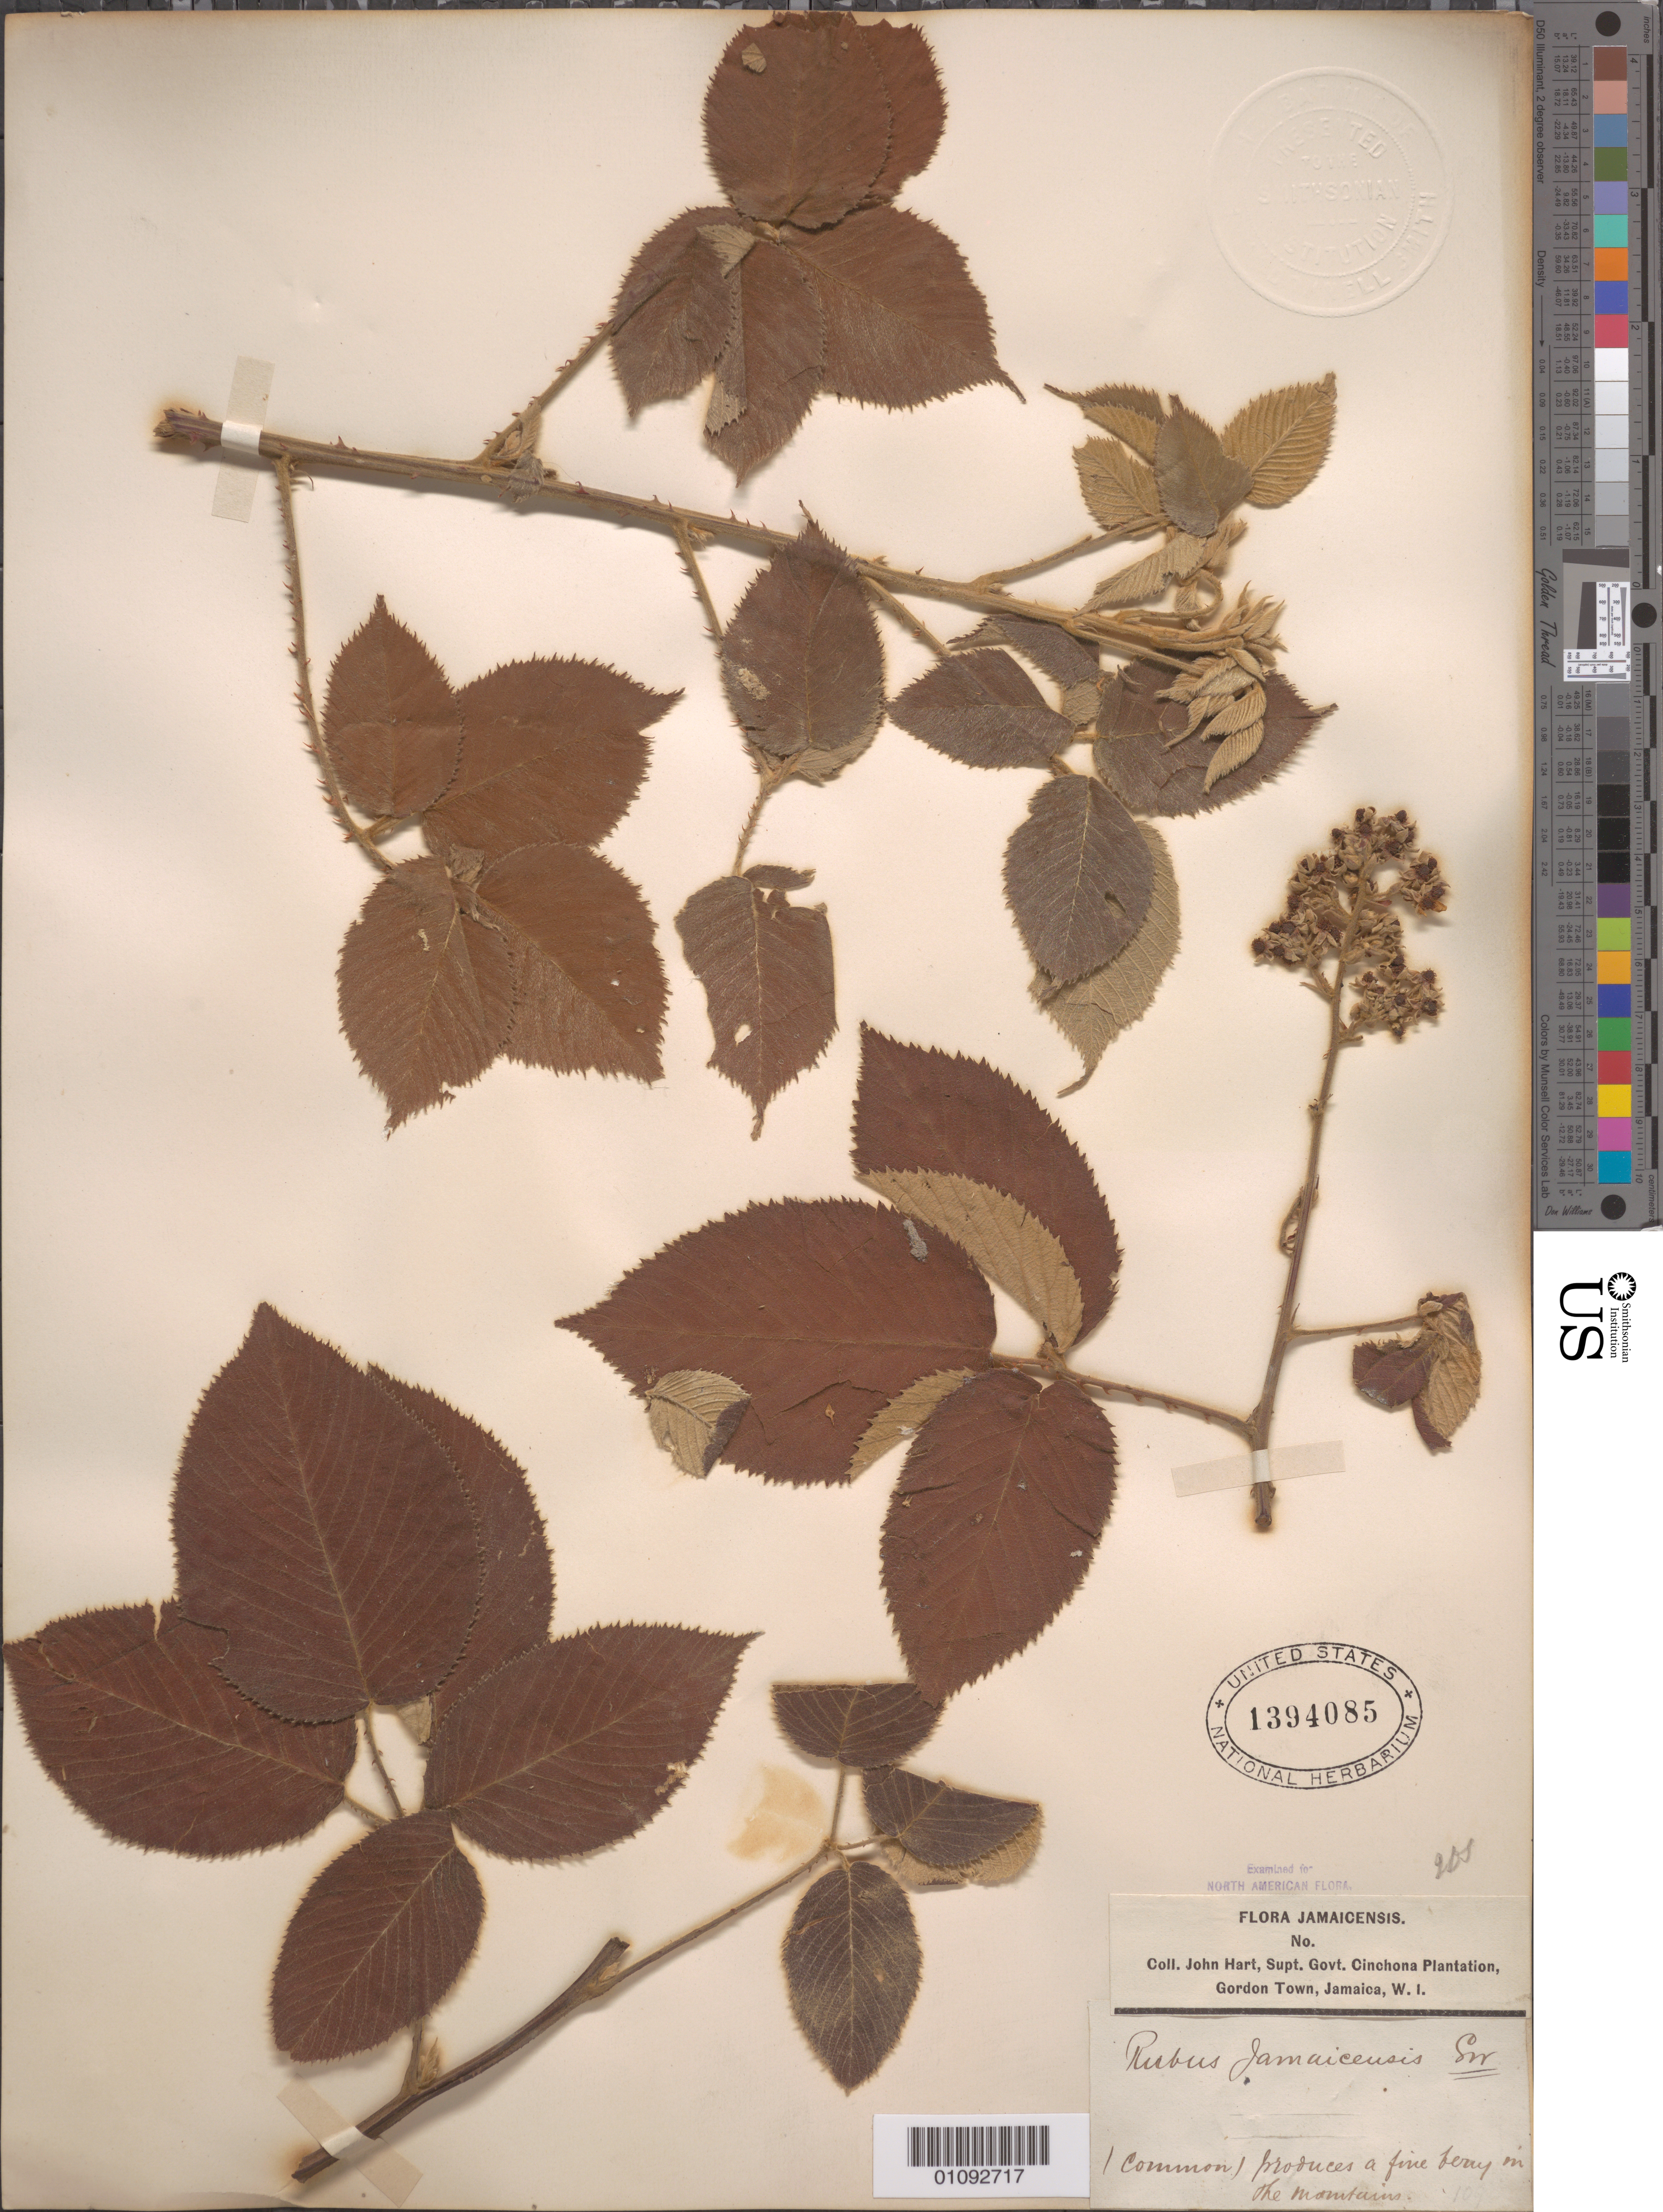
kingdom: Plantae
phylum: Tracheophyta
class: Magnoliopsida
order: Rosales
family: Rosaceae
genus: Rubus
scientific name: Rubus jamaicensis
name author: L.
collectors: J. Hart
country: Jamaica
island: Jamaica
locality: Cinchona Plantation, Gordon Town.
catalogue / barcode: US 1394085